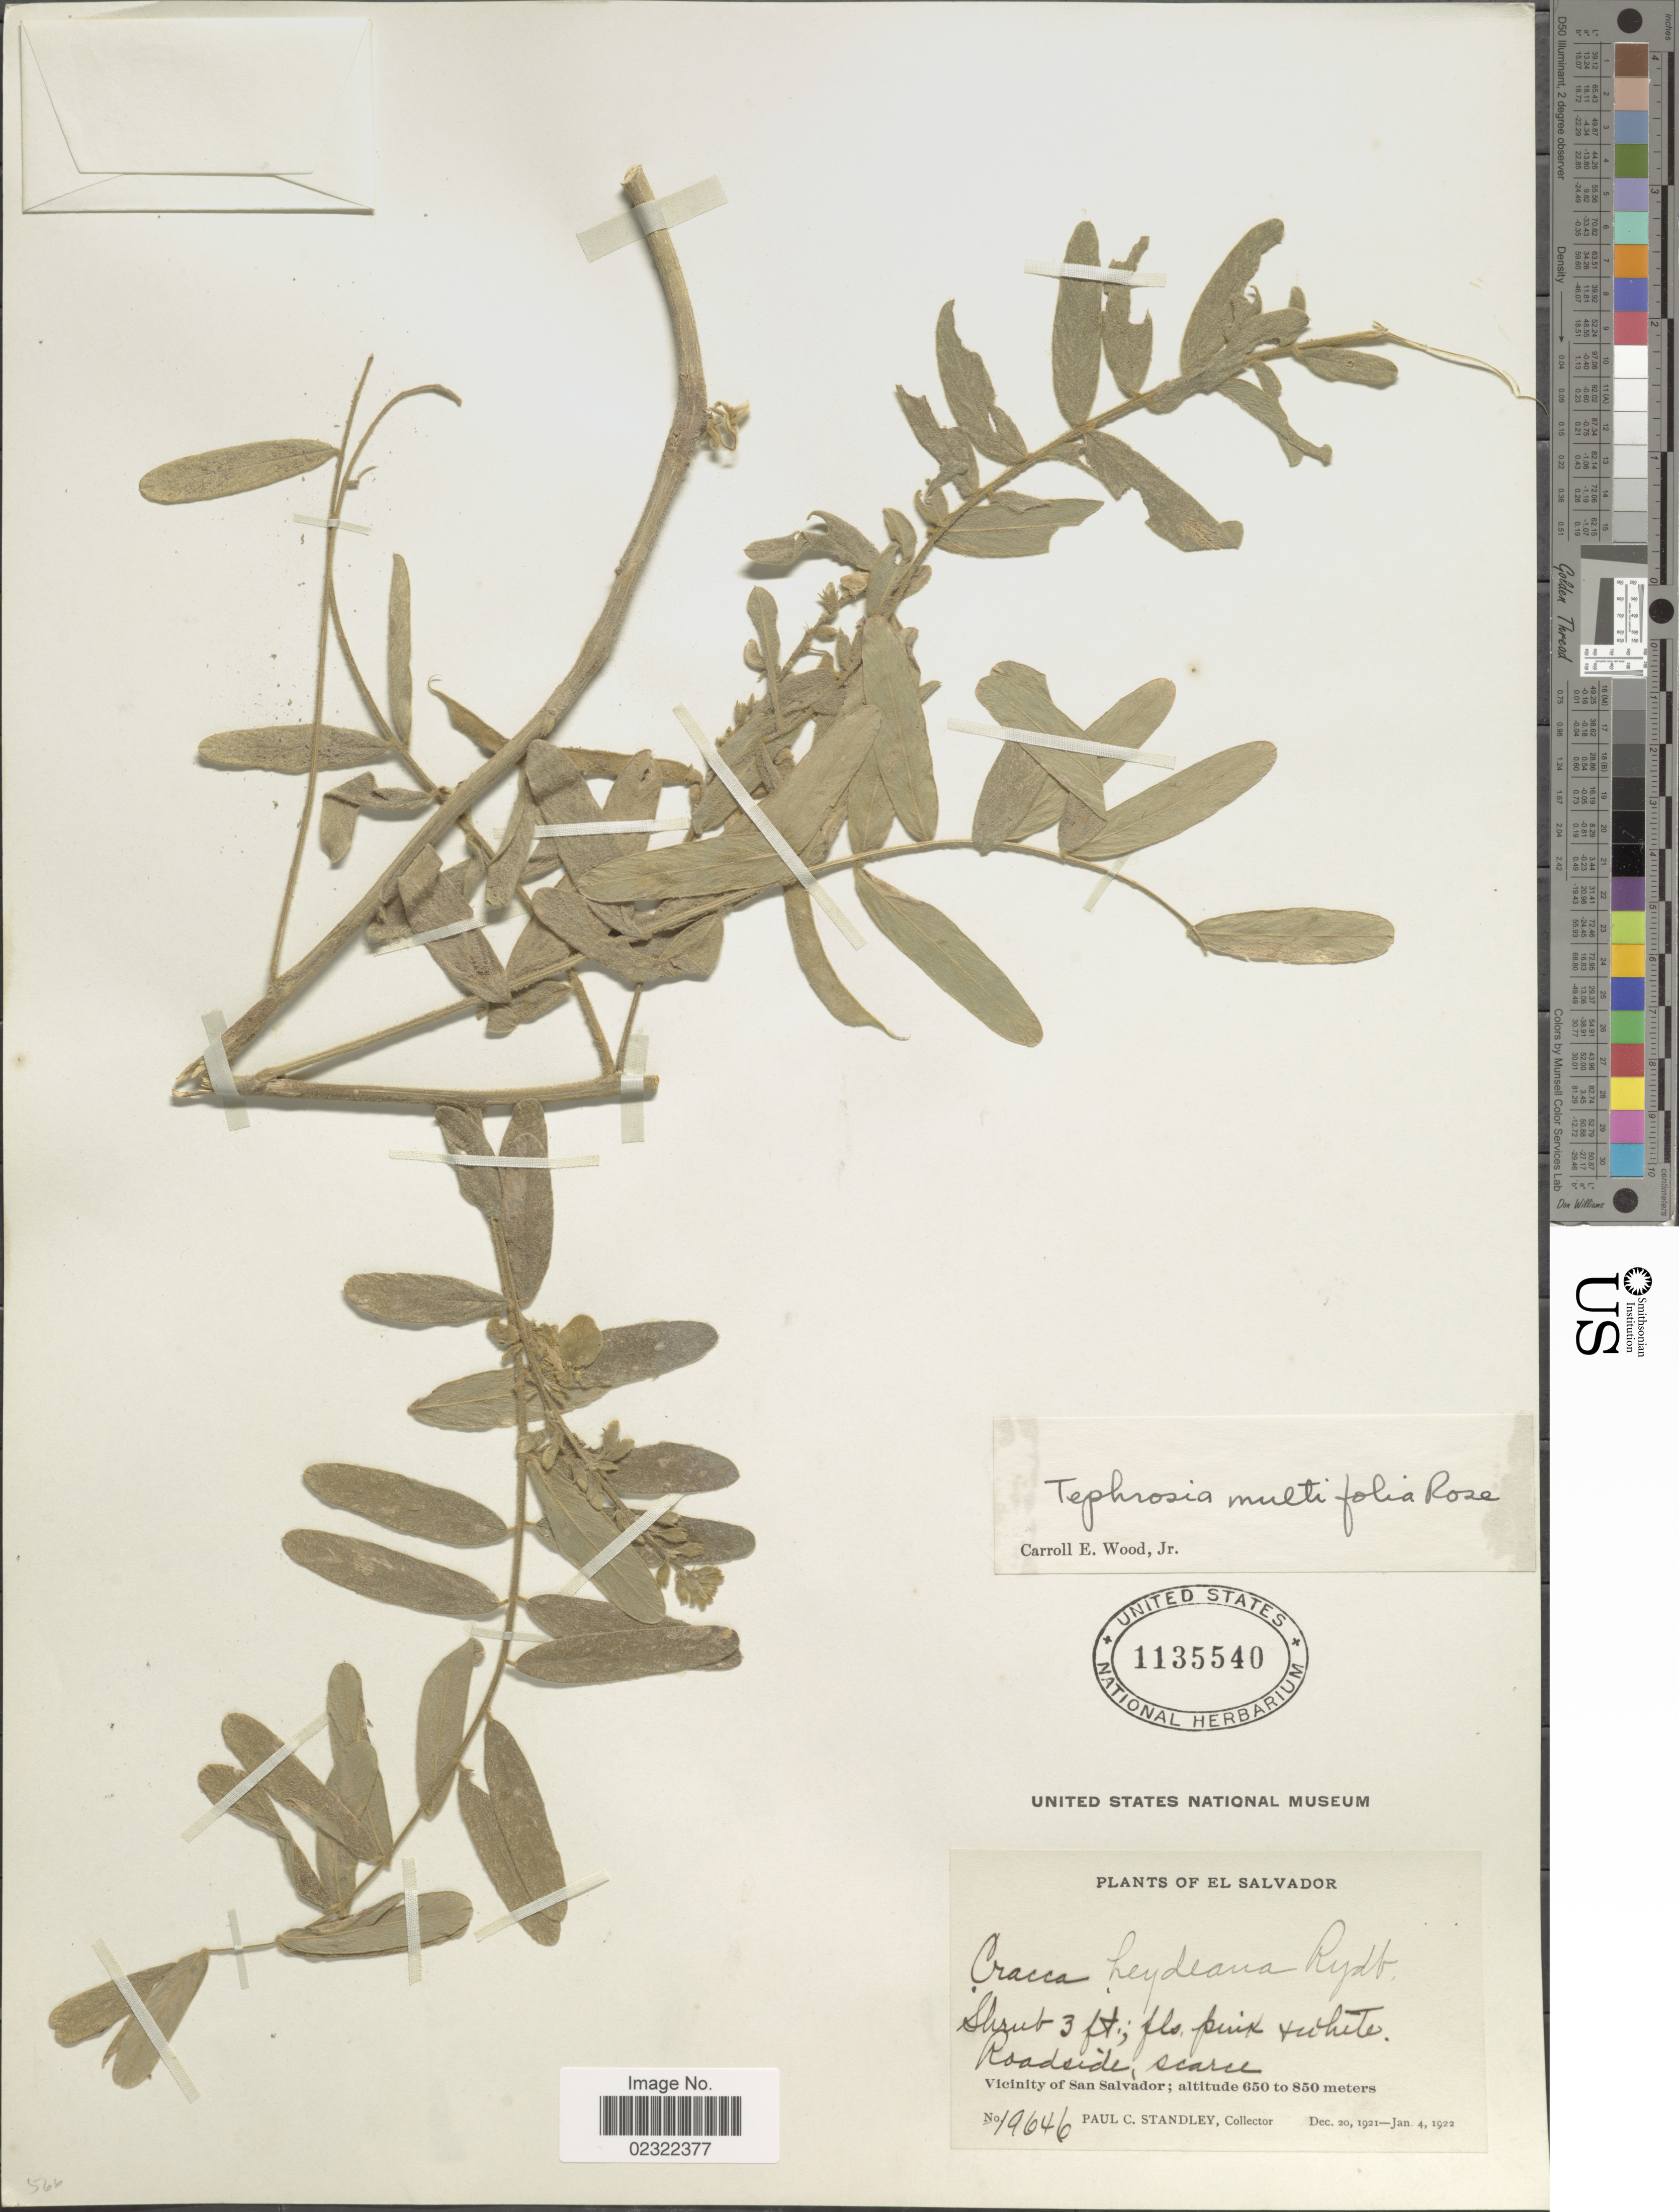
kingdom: Plantae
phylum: Tracheophyta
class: Magnoliopsida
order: Fabales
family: Fabaceae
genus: Tephrosia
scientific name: Tephrosia multifolia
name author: Rose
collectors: P. C. Standley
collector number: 19646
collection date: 1921-12-20/1922-01-04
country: El Salvador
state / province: San Salvador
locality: Vicinity of San Salvador. El Salvador.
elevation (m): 650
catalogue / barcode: US 1135540